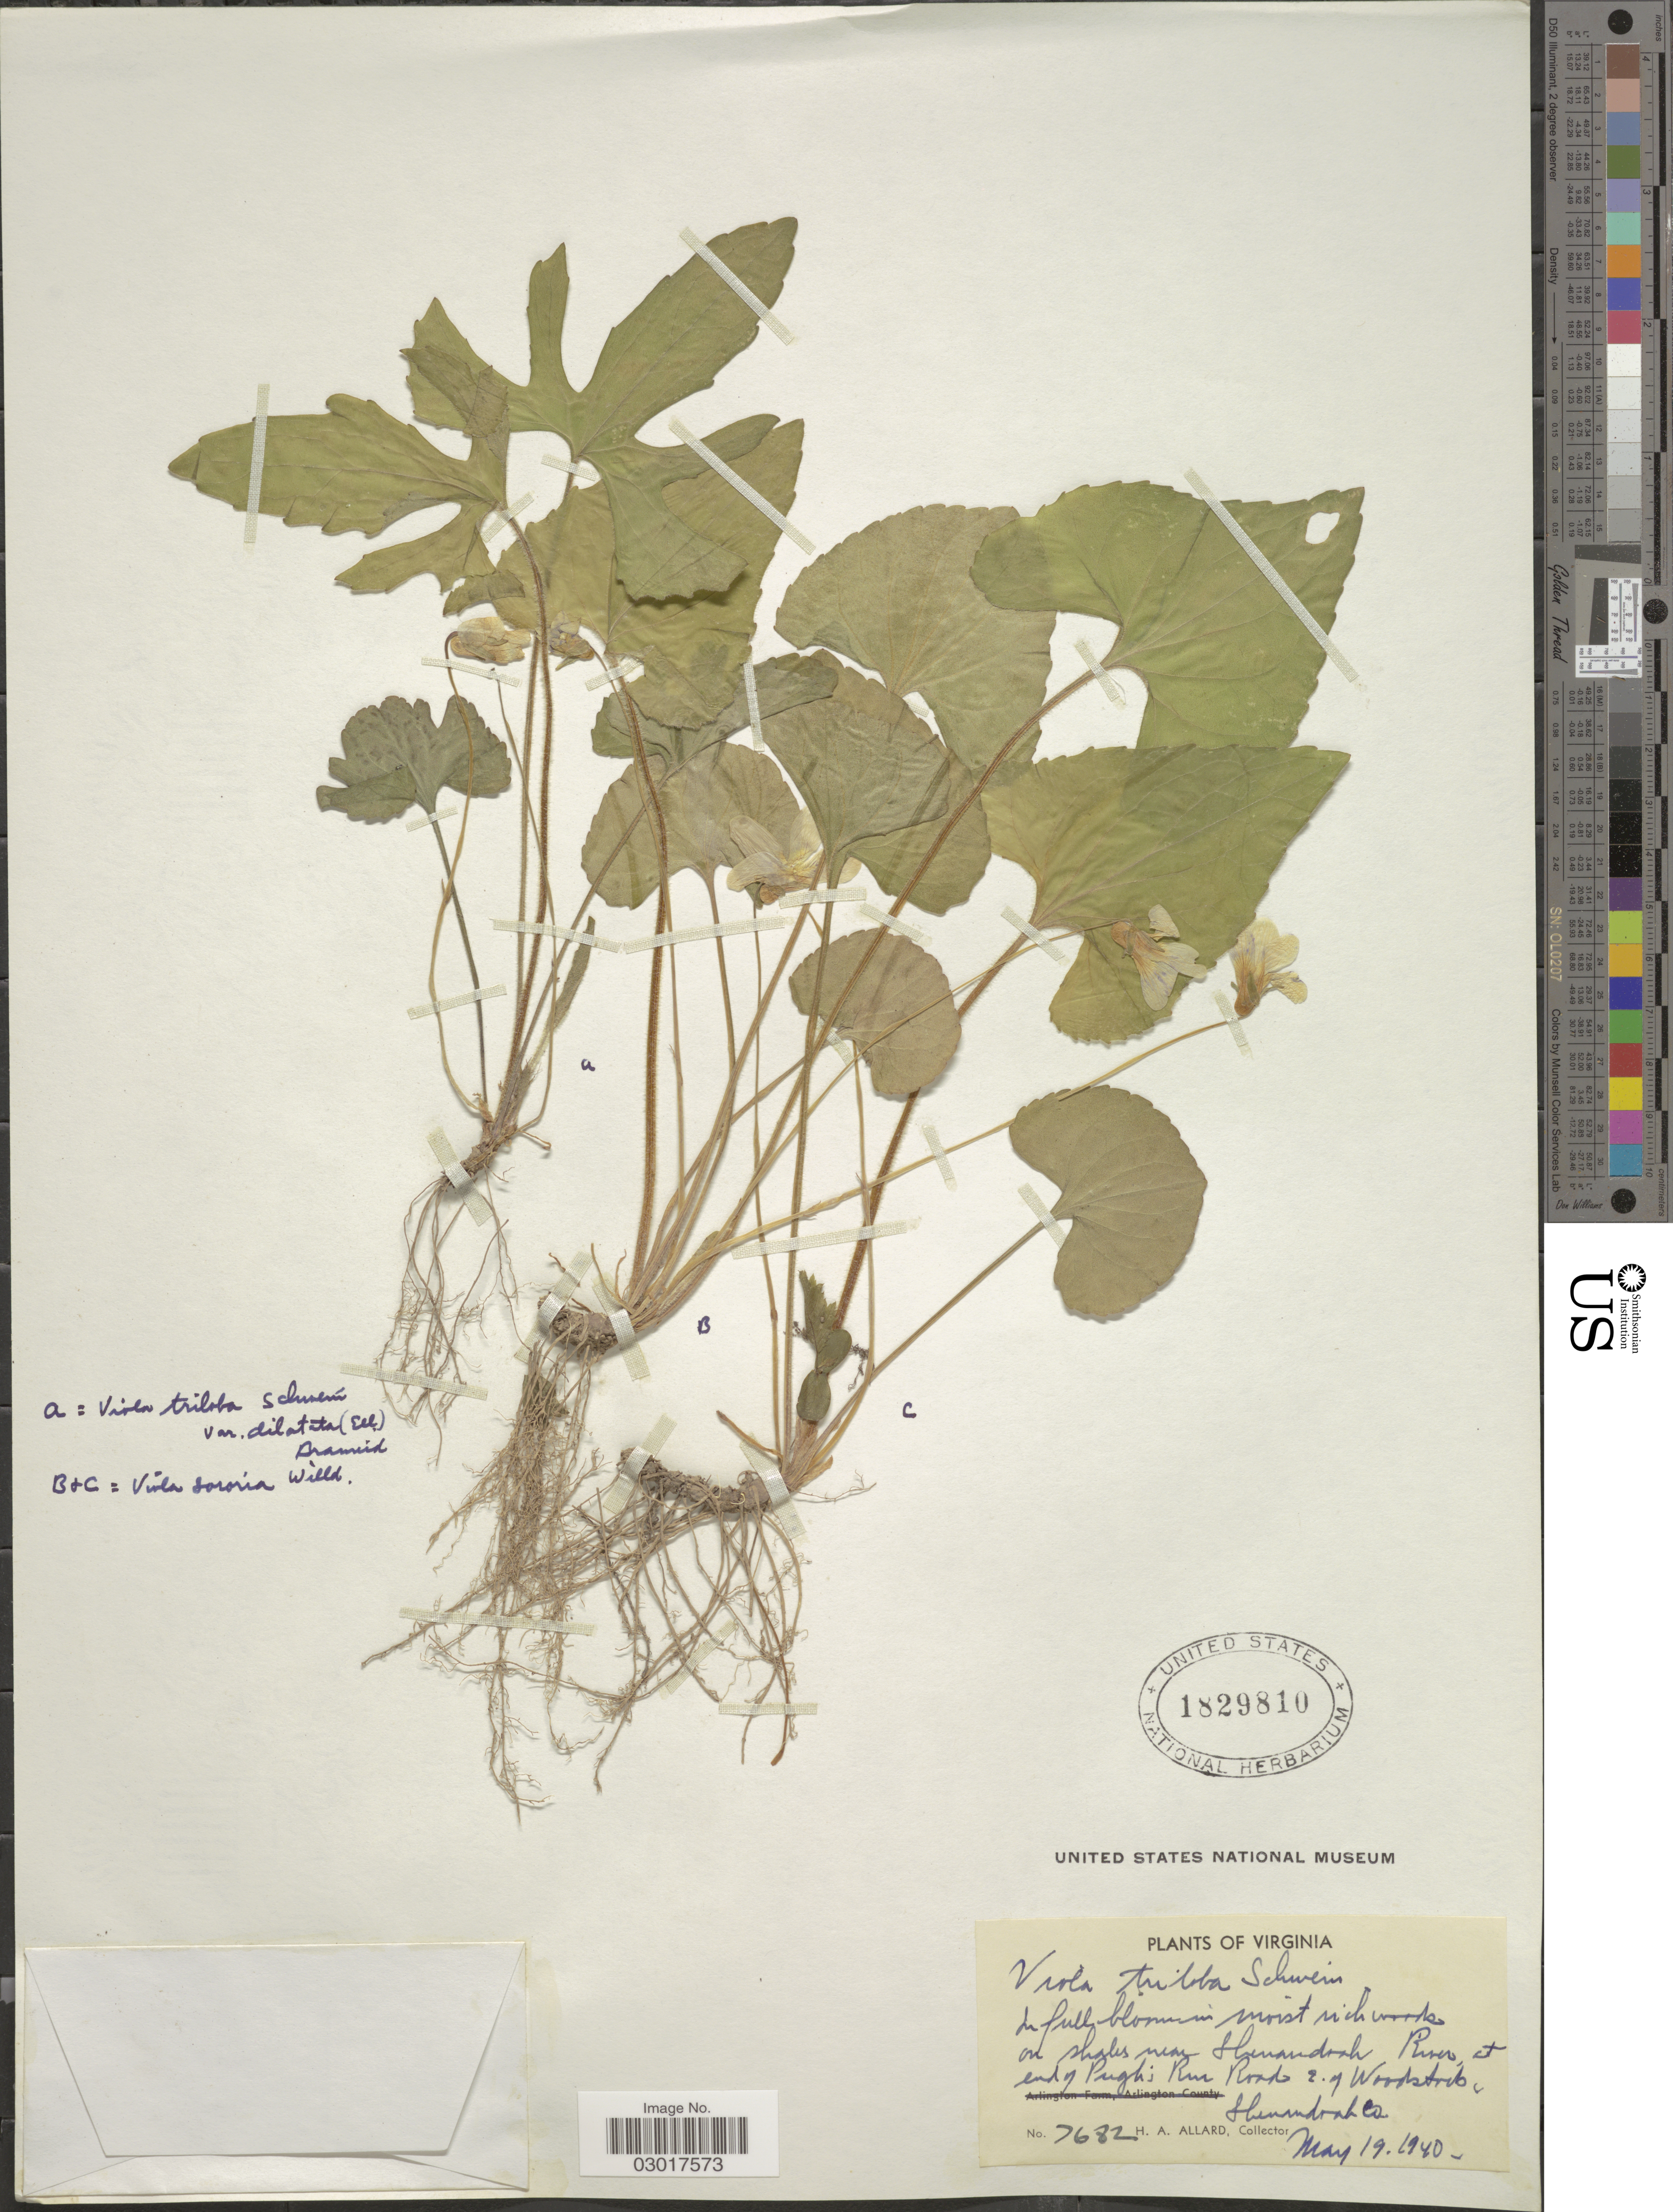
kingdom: Plantae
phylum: Tracheophyta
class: Magnoliopsida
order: Malpighiales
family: Violaceae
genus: Viola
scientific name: Viola triloba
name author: Schwein.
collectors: H. A. Allard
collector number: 7682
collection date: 1940-05-19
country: United States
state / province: Virginia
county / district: Shenandoah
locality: On shales near Shenandoah River at end of Pugh's Run Road 2. of Woodstock. Shenandoah Co.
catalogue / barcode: US 1829810